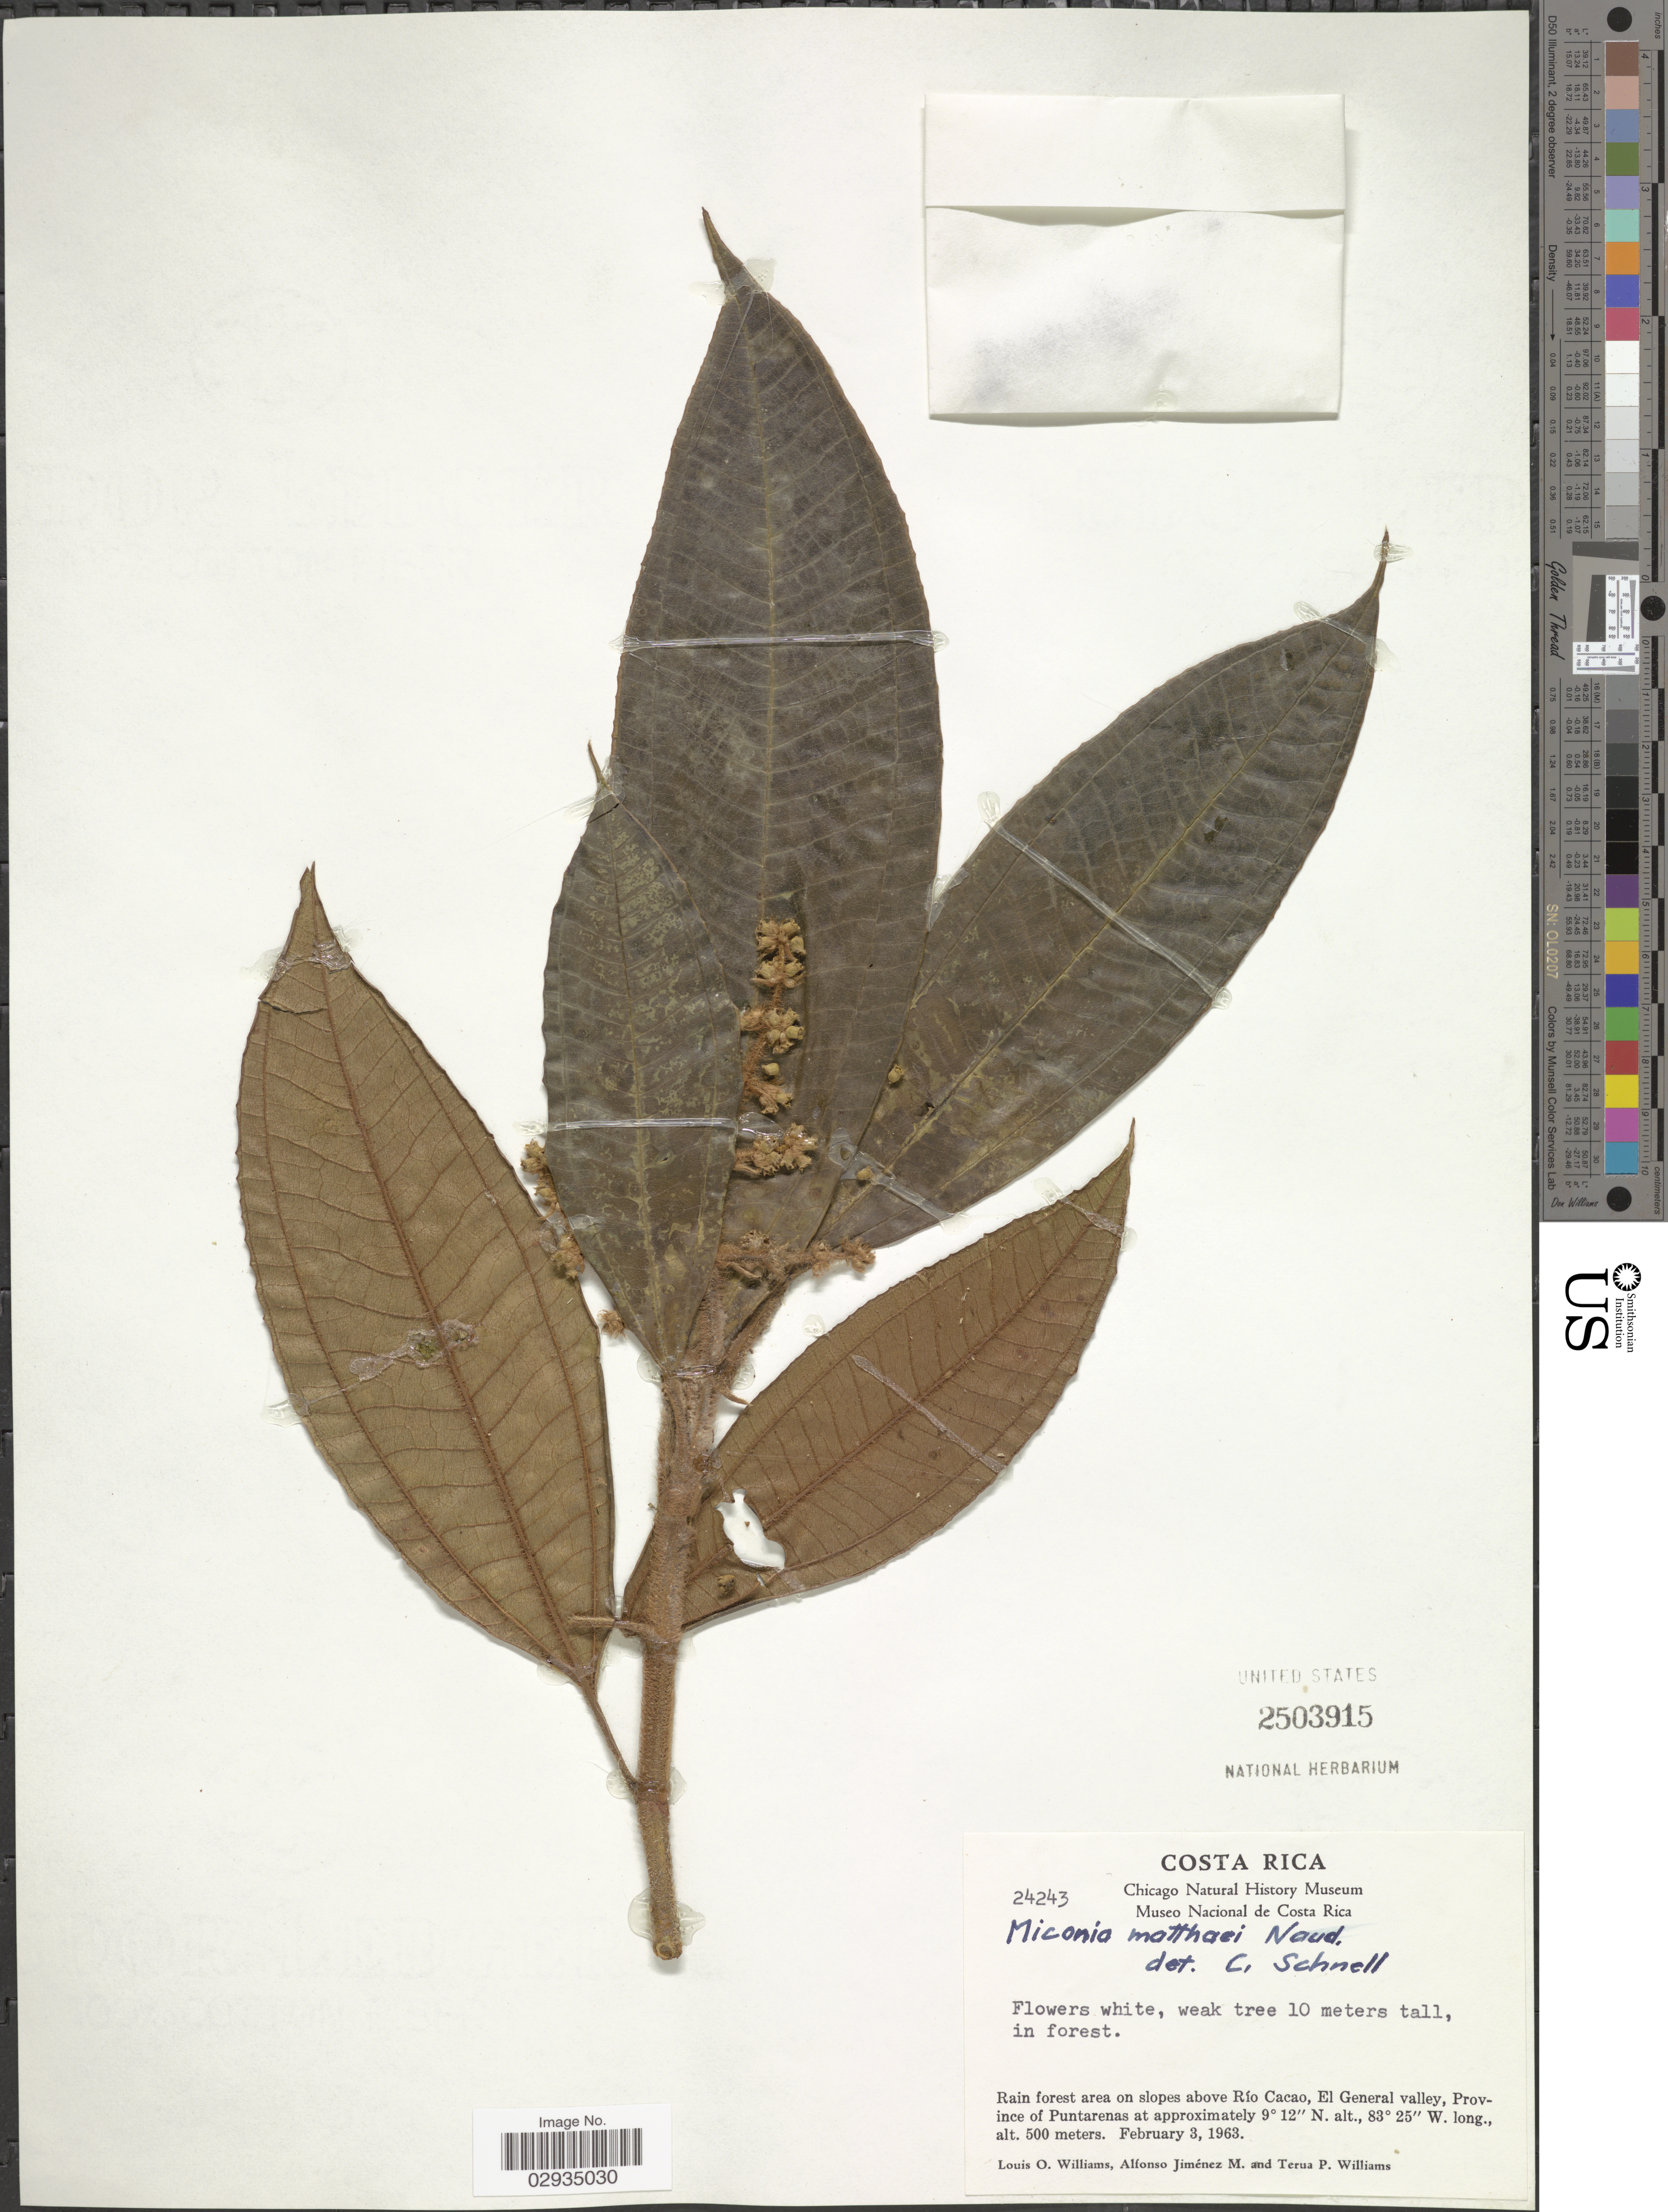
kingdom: Plantae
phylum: Tracheophyta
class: Magnoliopsida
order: Myrtales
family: Melastomataceae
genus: Miconia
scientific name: Miconia matthaei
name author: Naudin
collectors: L. O. Williams, A. Jimenez M. & T. Williams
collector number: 24243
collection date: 1963-02-03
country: Costa Rica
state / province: Puntarenas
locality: Rain forest area on slopes above Río Cacao, El General valley.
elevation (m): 500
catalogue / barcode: US 2503915